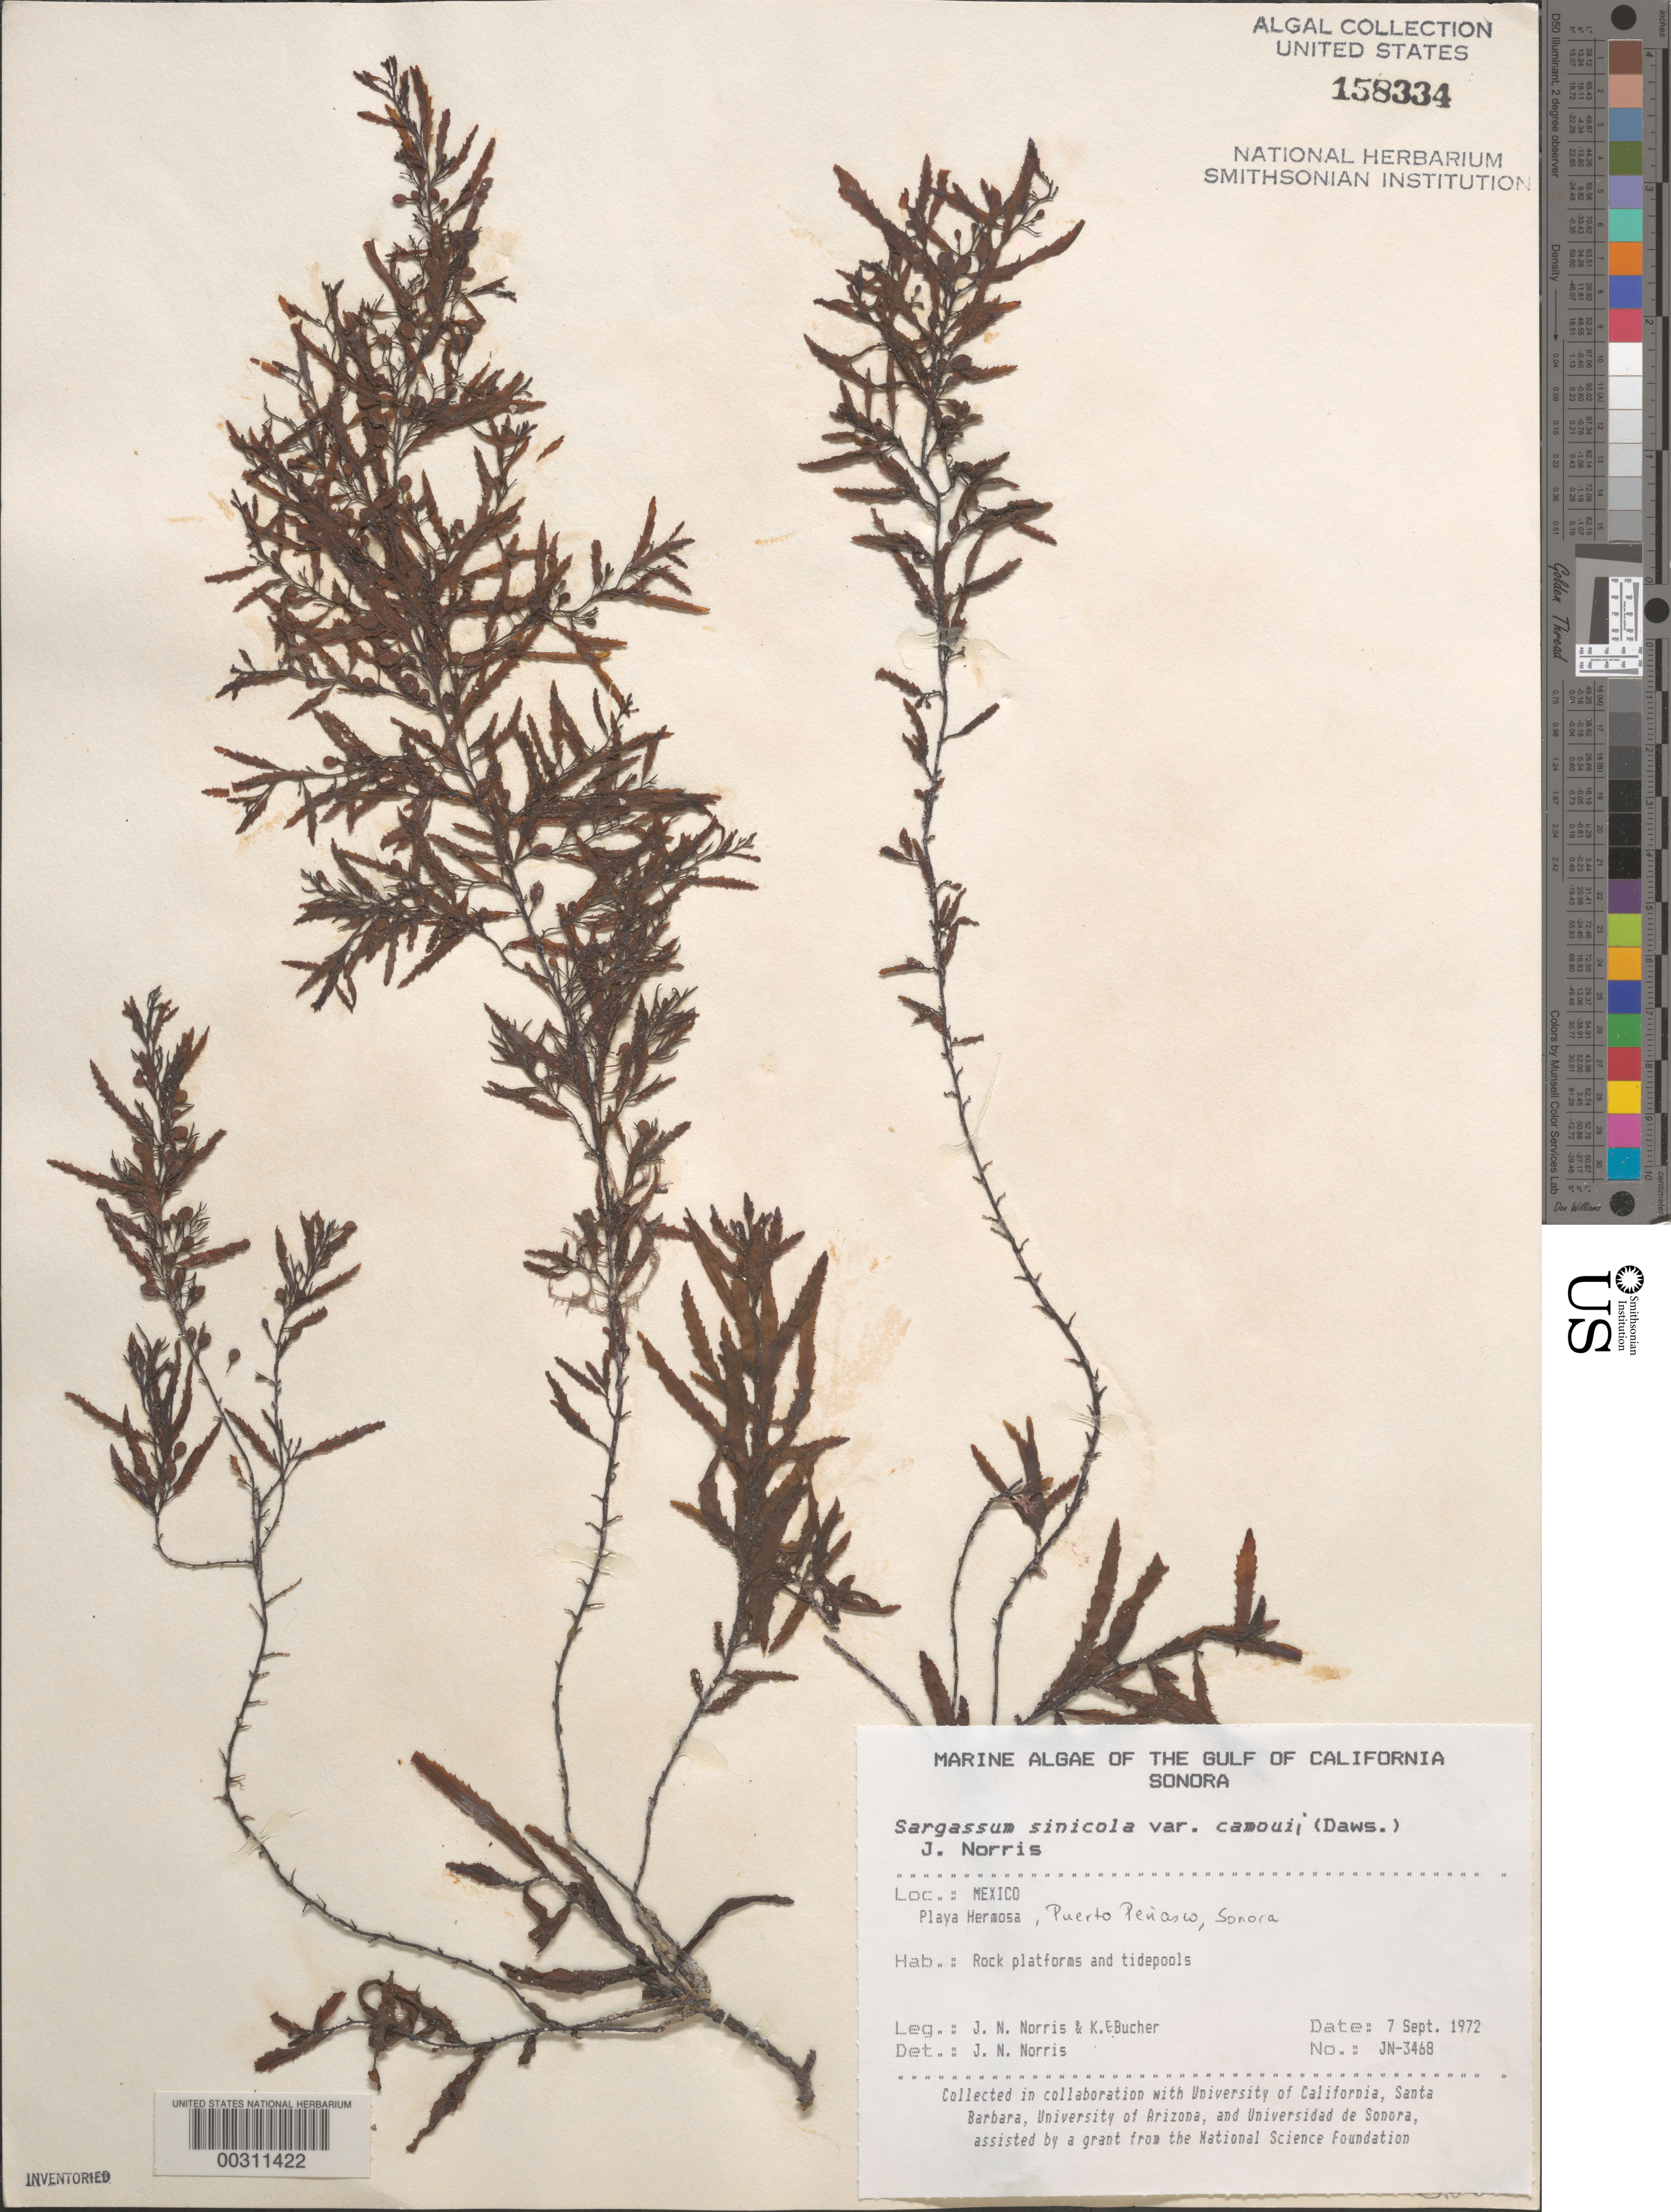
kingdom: Chromista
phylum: Ochrophyta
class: Phaeophyceae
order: Fucales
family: Sargassaceae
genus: Sargassum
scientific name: Sargassum sinicola var. camouii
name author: (E.Y. Dawson) J.N. Norris & Yensen in McCourt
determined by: Norris, James N.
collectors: J. N. Norris & K. E. Bucher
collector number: JN-3468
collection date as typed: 07 Sep 1972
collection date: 1972-09-07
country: Mexico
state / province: Sonora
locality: Playa Hermosa, Puerto Penasco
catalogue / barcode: US 158334